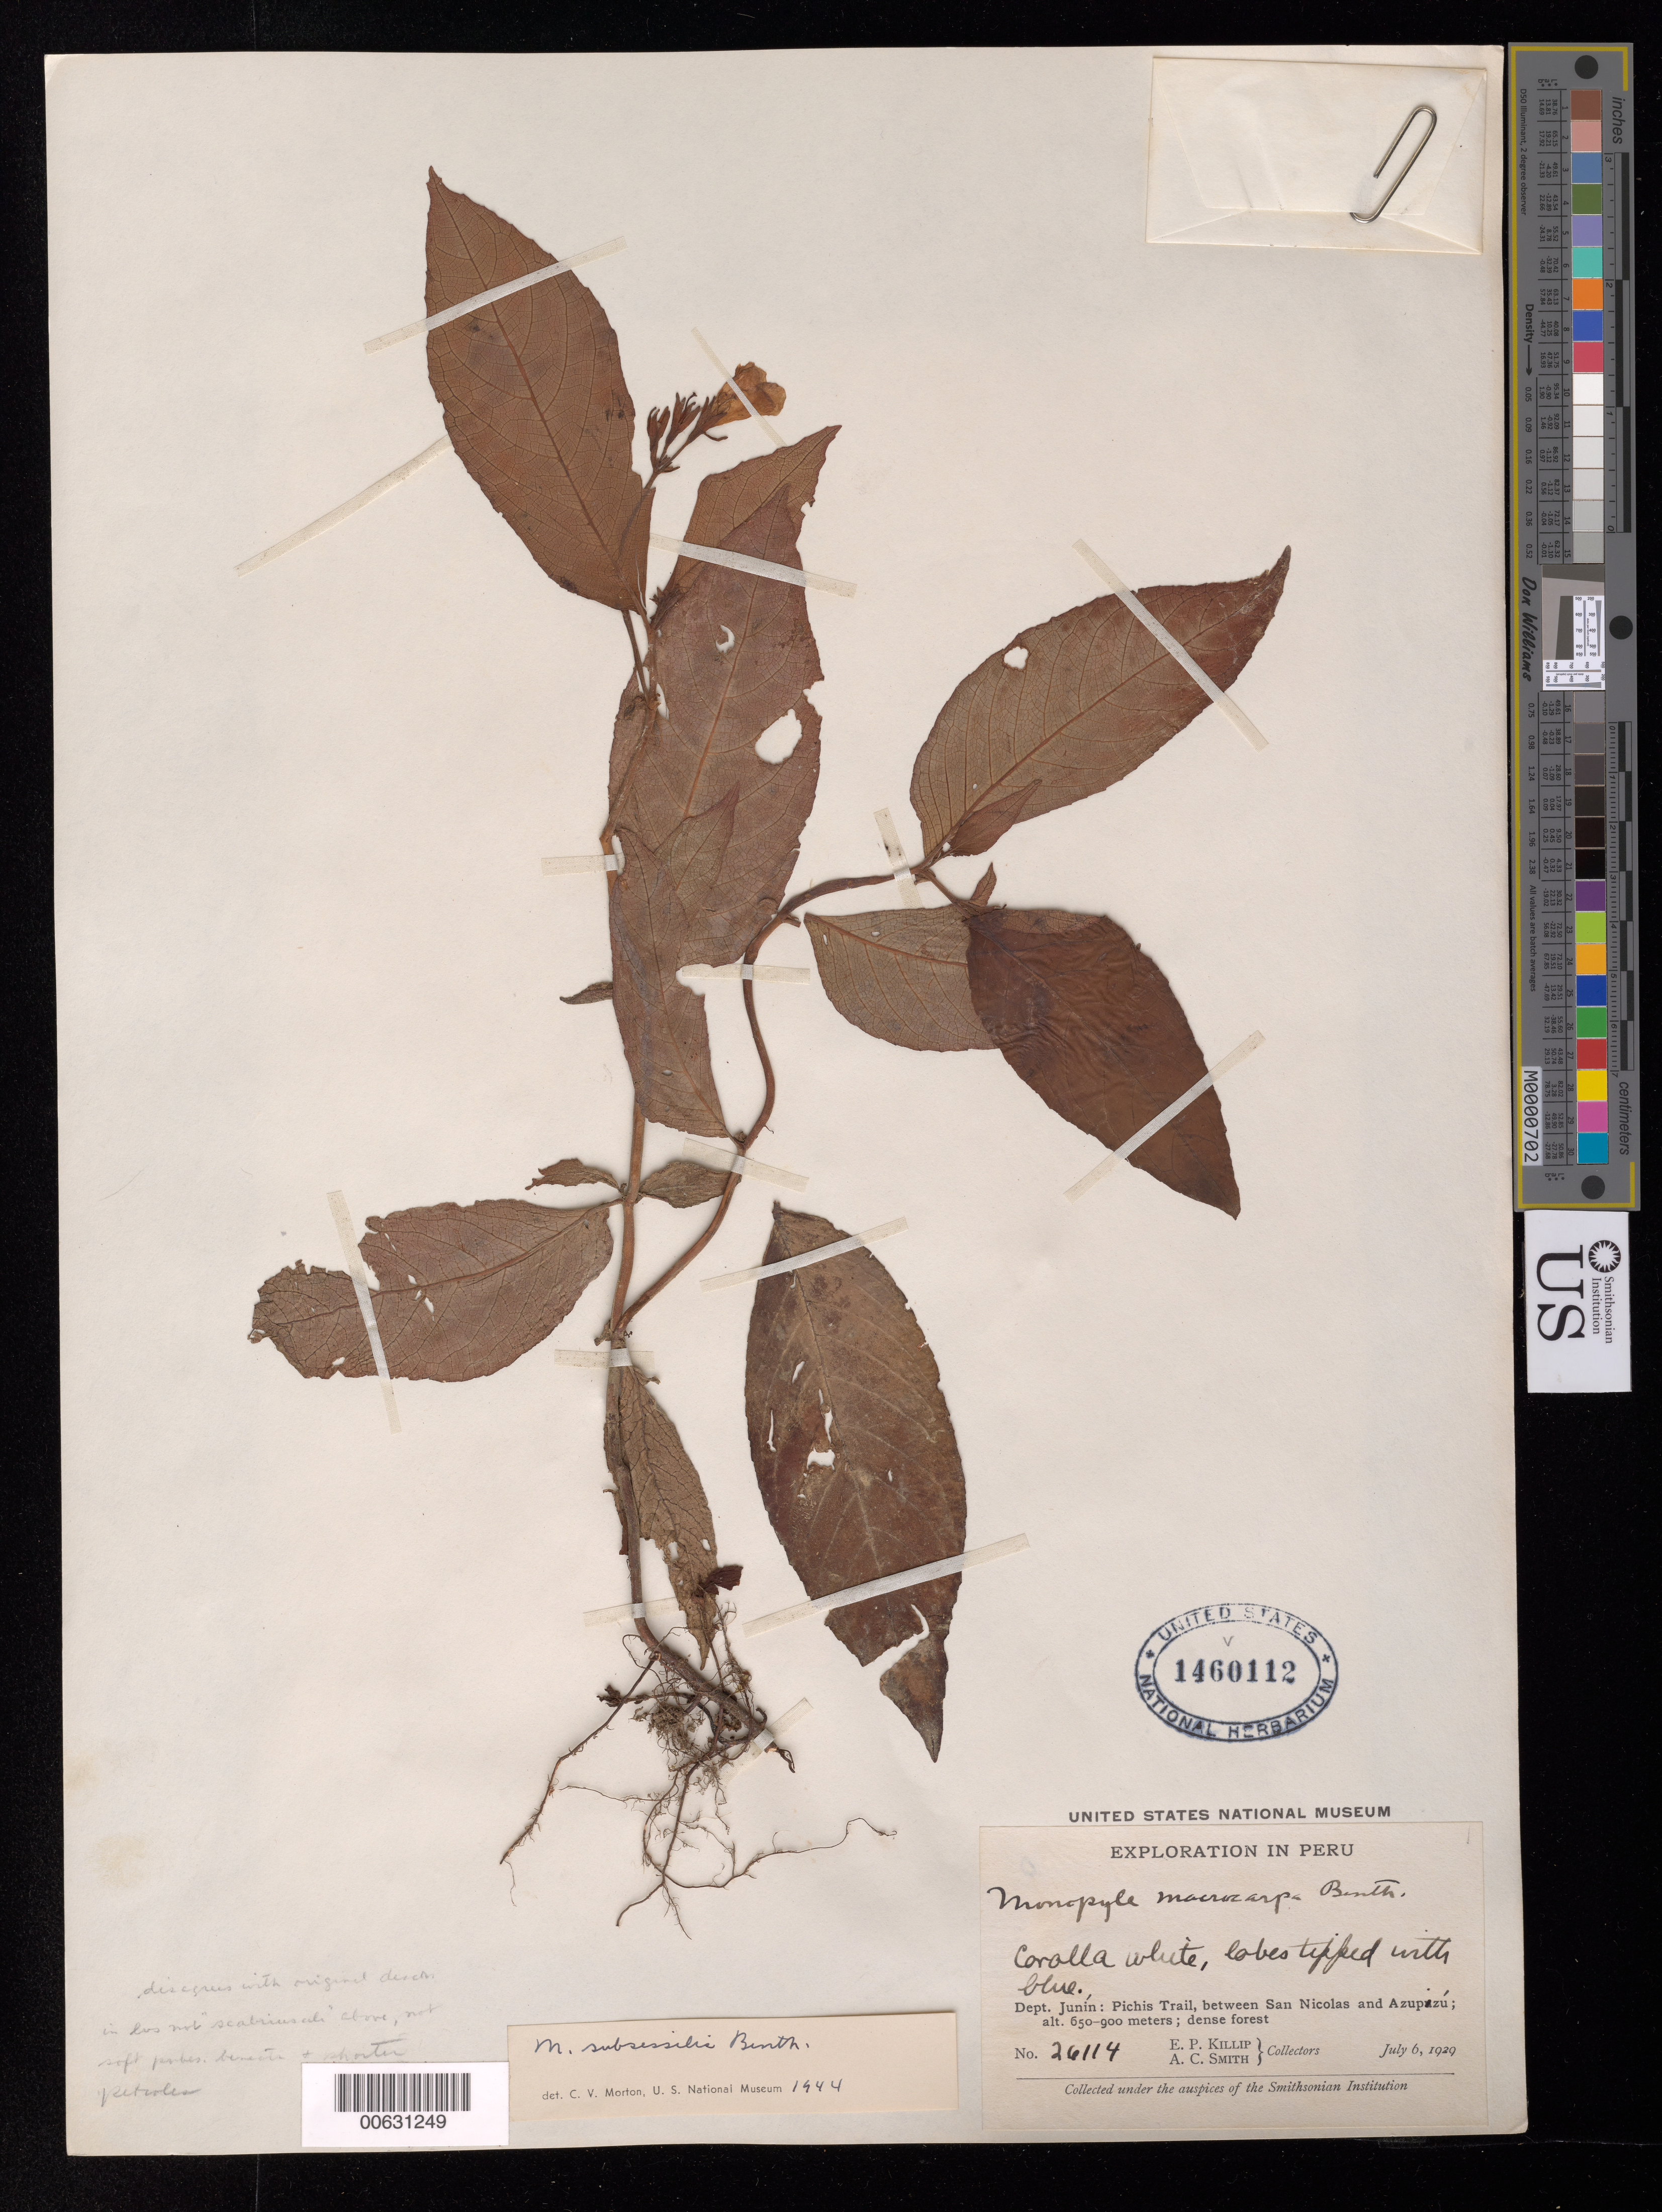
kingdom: Plantae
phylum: Tracheophyta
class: Magnoliopsida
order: Lamiales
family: Gesneriaceae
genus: Monopyle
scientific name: Monopyle subsessilis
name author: Benth.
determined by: Skog, Laurence E.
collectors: E. P. Killip & A. C. Smith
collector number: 26114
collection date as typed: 06 Jul 1929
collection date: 1929-07-06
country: Peru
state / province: Junín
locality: Pichis Trail, between San Nicolas and Azupizú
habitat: Dense forest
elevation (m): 650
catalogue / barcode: US 1460112